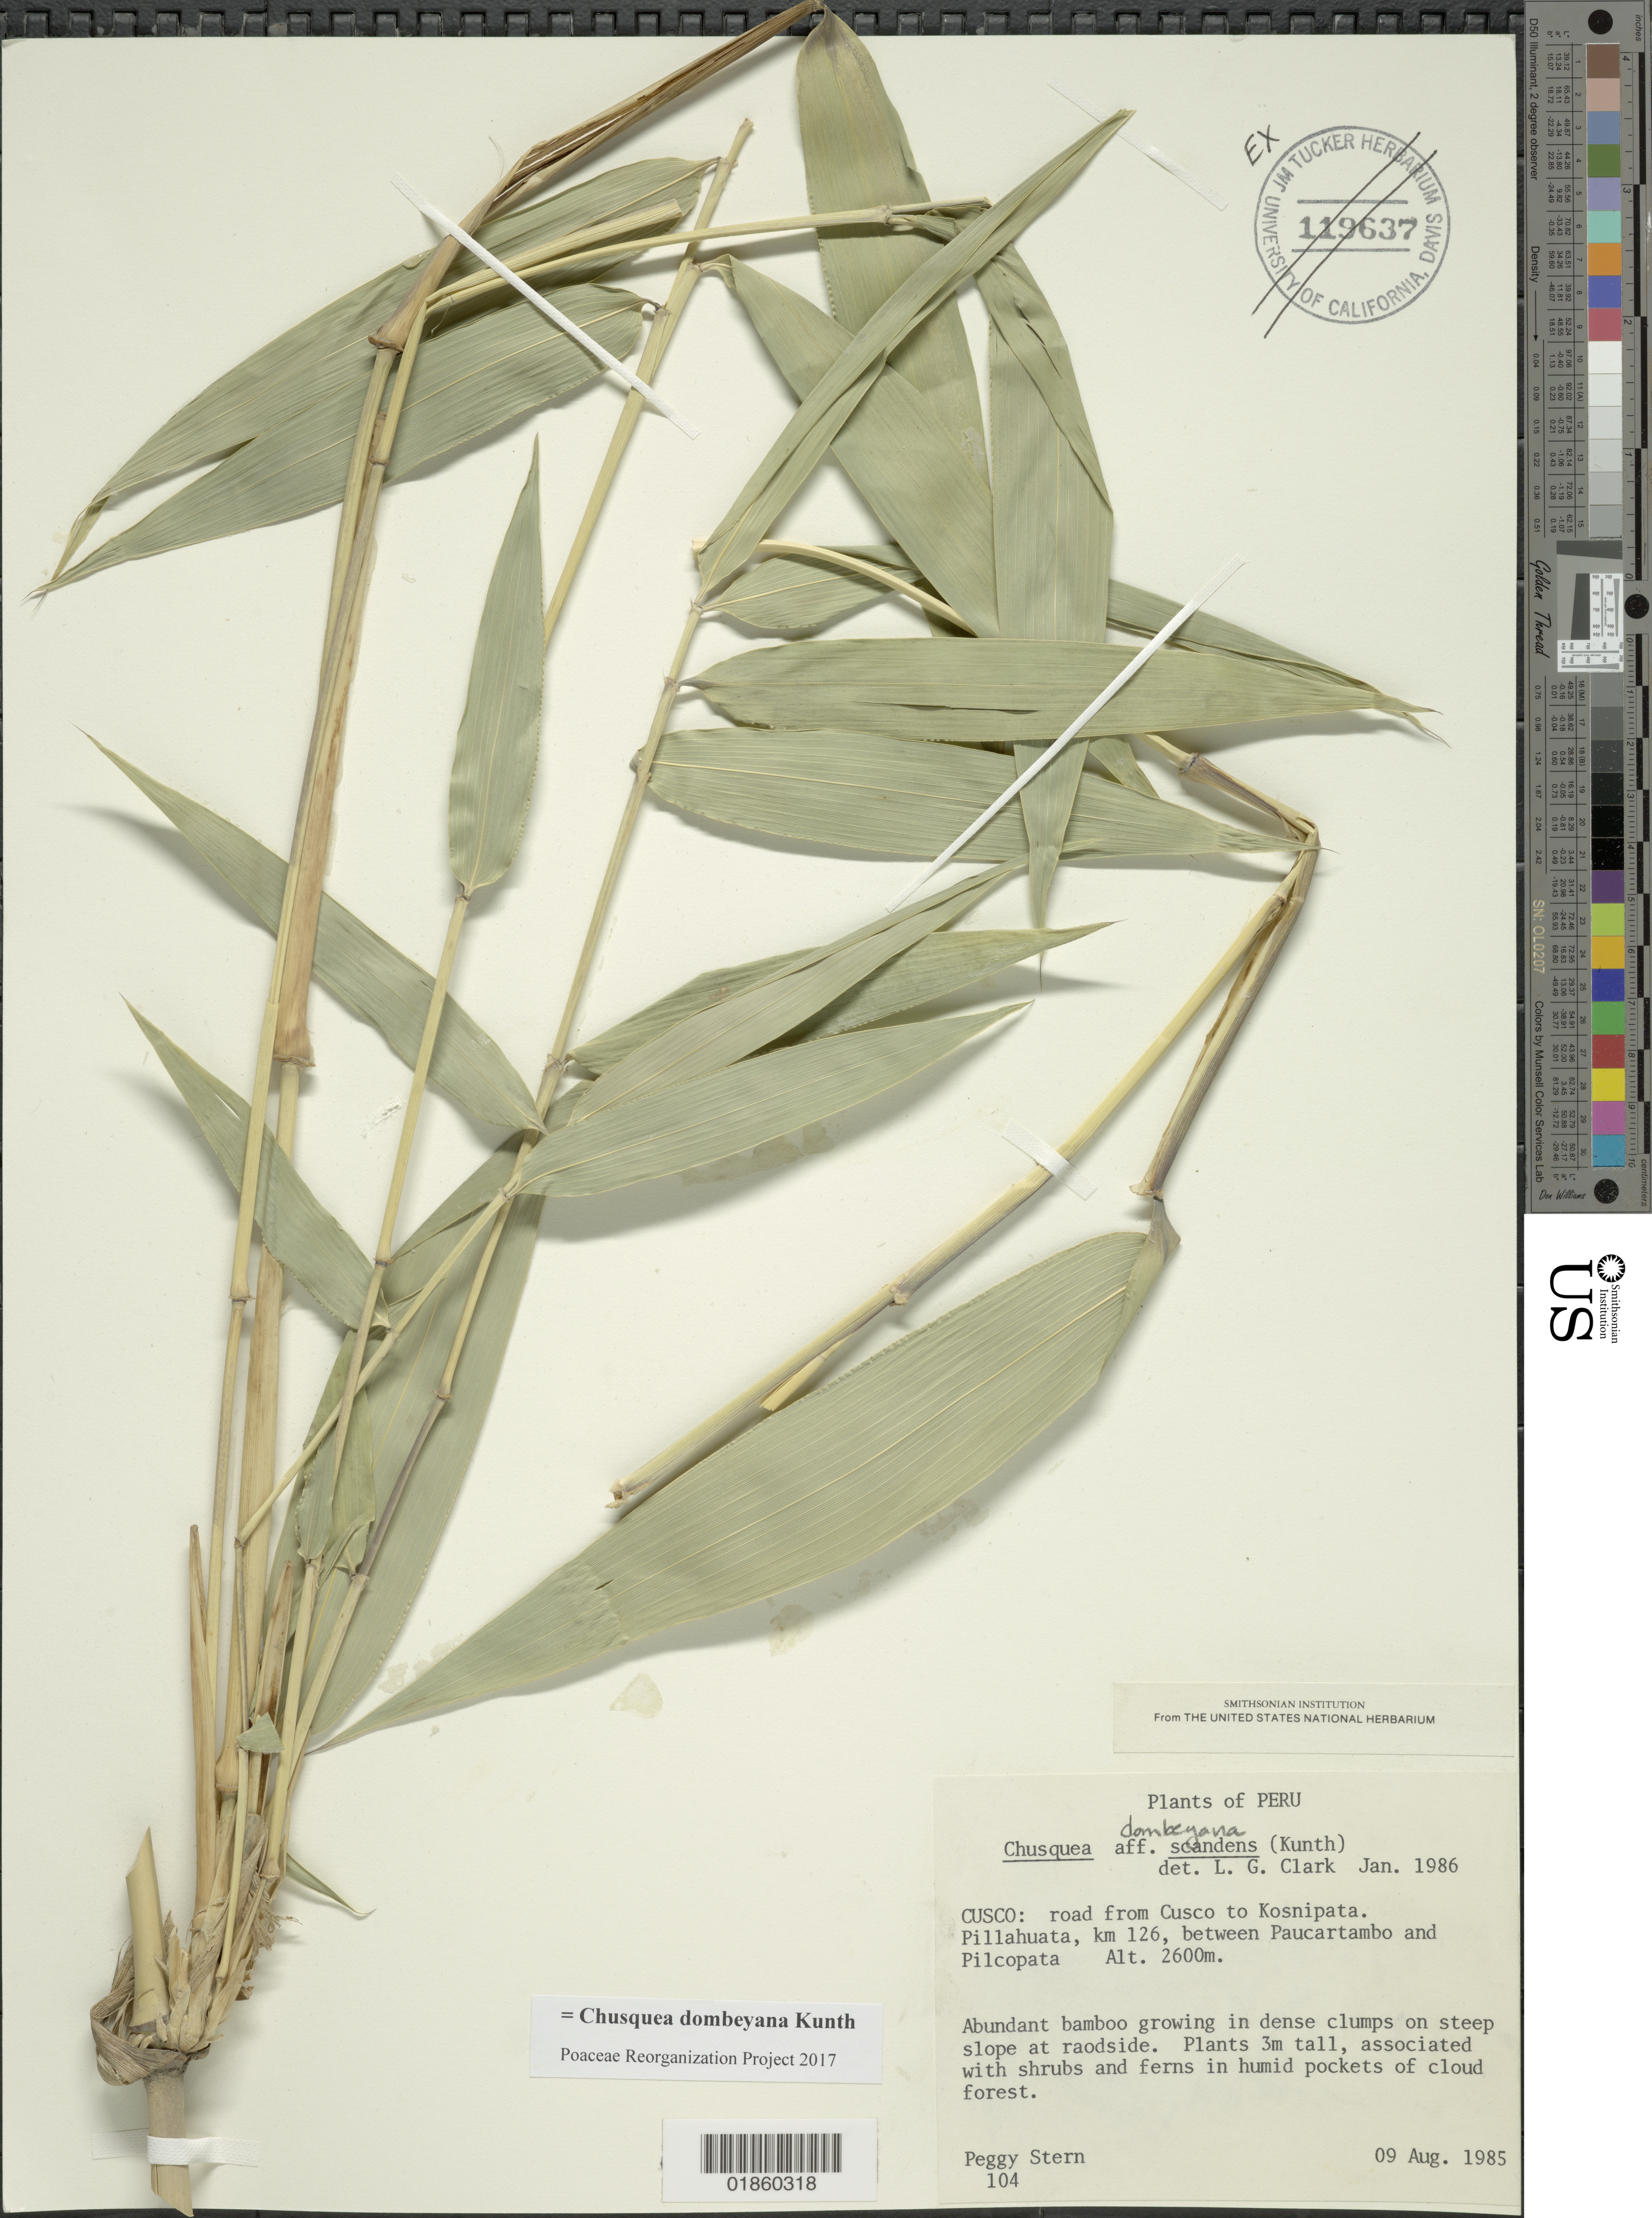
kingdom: Plantae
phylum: Tracheophyta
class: Liliopsida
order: Poales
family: Poaceae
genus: Chusquea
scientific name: Chusquea dombeyana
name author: Kunth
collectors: P. Stern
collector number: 104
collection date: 1985-08-09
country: Peru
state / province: Cusco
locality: Pillahuata. Road from Cusco to Kosnipata. km 126, between Paucartambo and Pilcopata.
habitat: steep slope at roadside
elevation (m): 2600